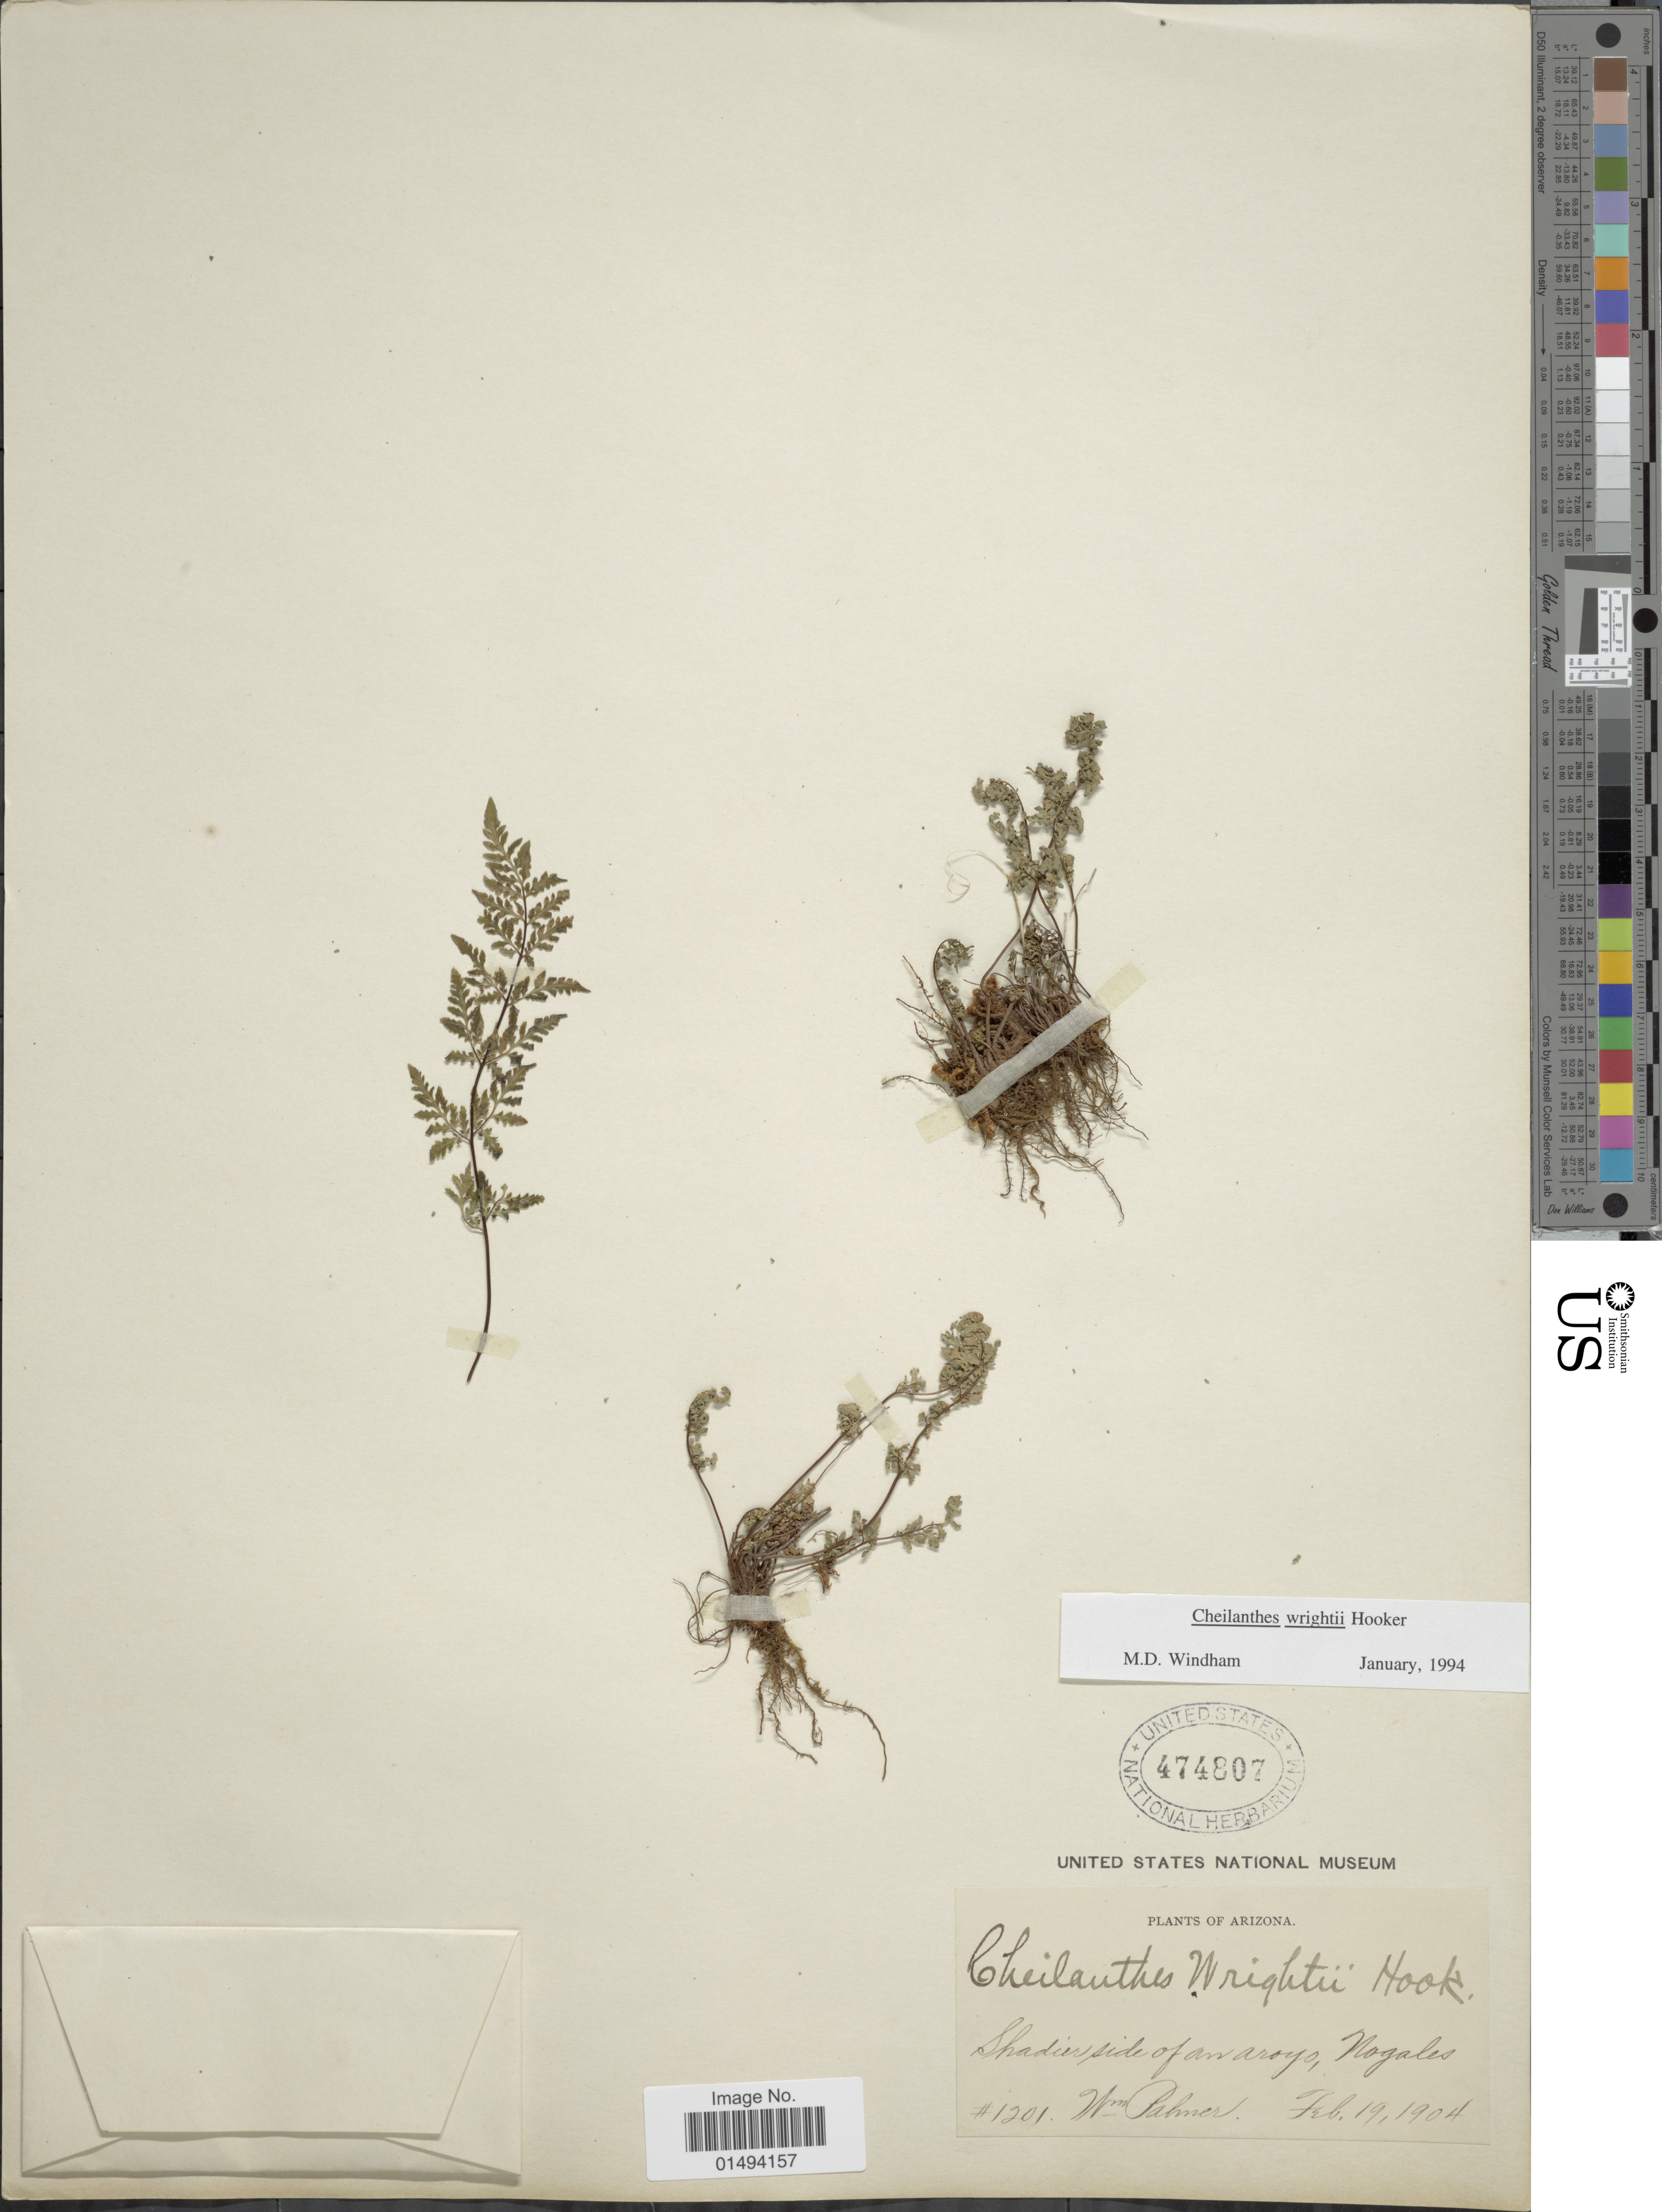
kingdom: Plantae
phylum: Tracheophyta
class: Polypodiopsida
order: Polypodiales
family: Pteridaceae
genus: Myriopteris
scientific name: Myriopteris wrightii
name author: (Hook.) Grusz & Windham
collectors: W. Palmer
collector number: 1201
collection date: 1904-02-19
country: United States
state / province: Arizona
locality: Arizona, Shadier side of an aroya, Nogales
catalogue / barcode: US 474807